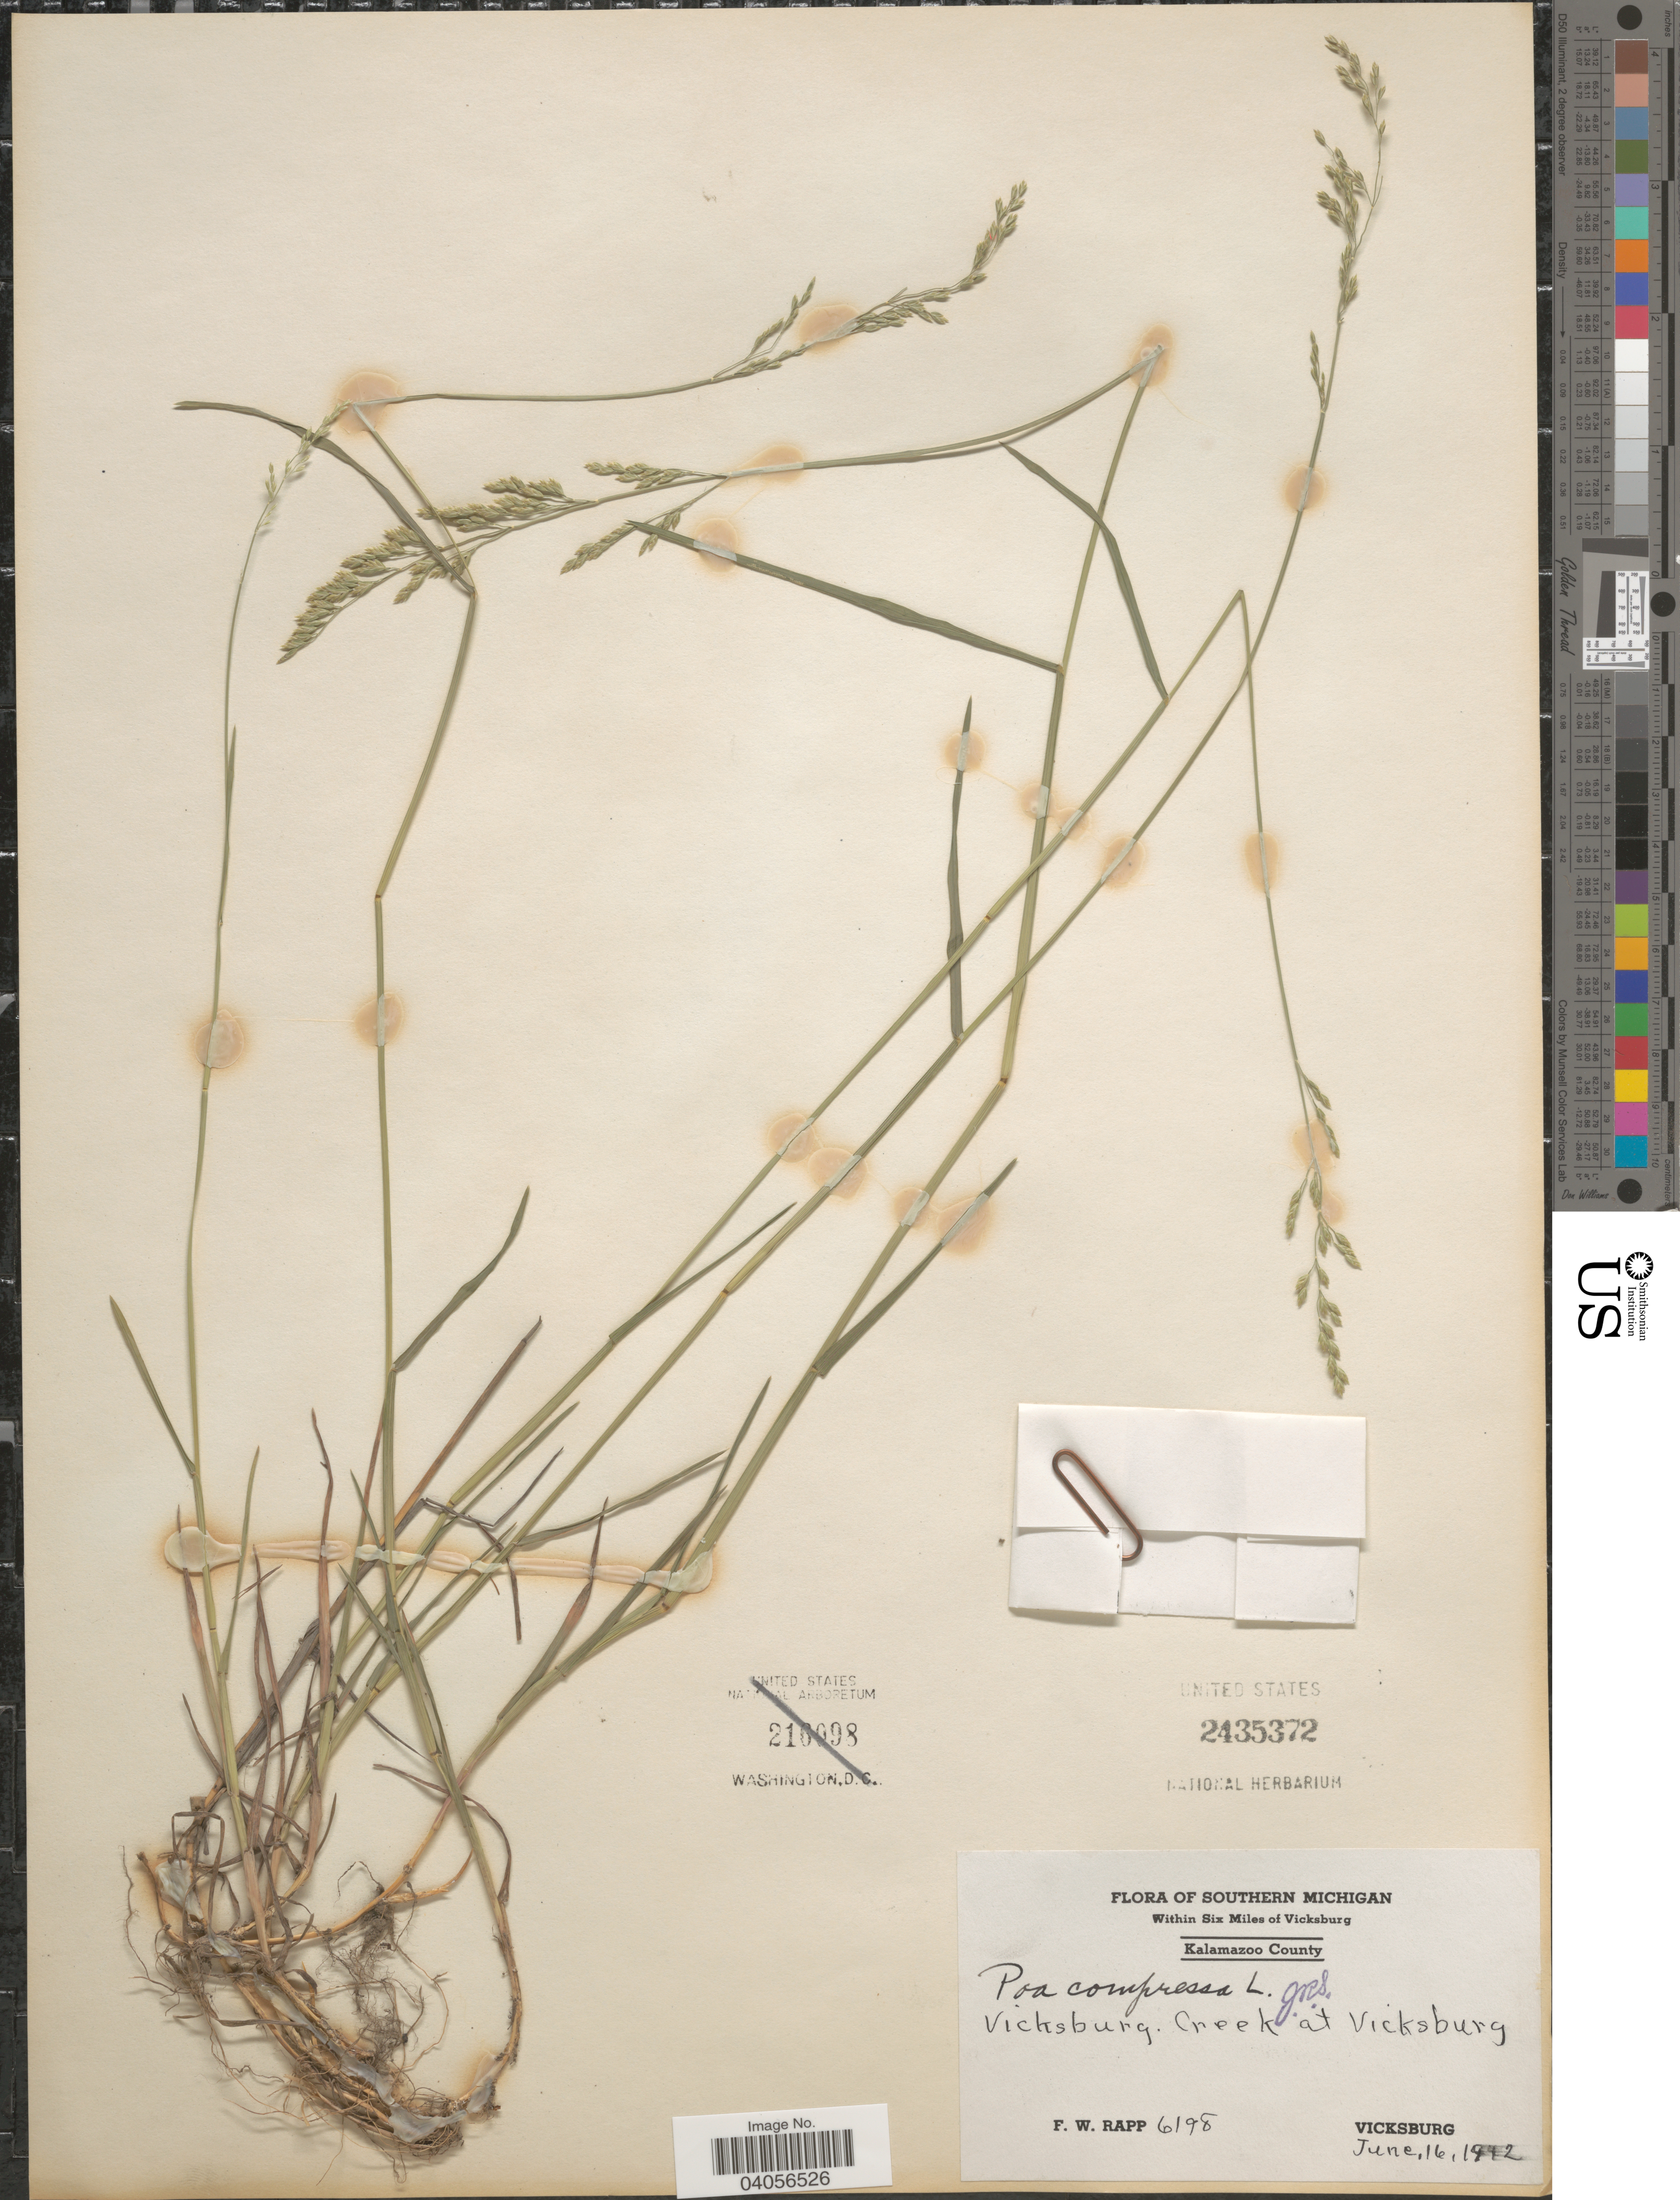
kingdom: Plantae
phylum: Tracheophyta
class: Liliopsida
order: Poales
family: Poaceae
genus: Poa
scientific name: Poa compressa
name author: L.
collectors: F. Rapp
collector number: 6198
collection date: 1942-06-16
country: United States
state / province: Michigan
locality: Southern Michigan. Within Six Miles of Vicksburg. Kalamazoo County. Vicksburg. Creek at Vicksburg.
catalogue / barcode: US 2435372